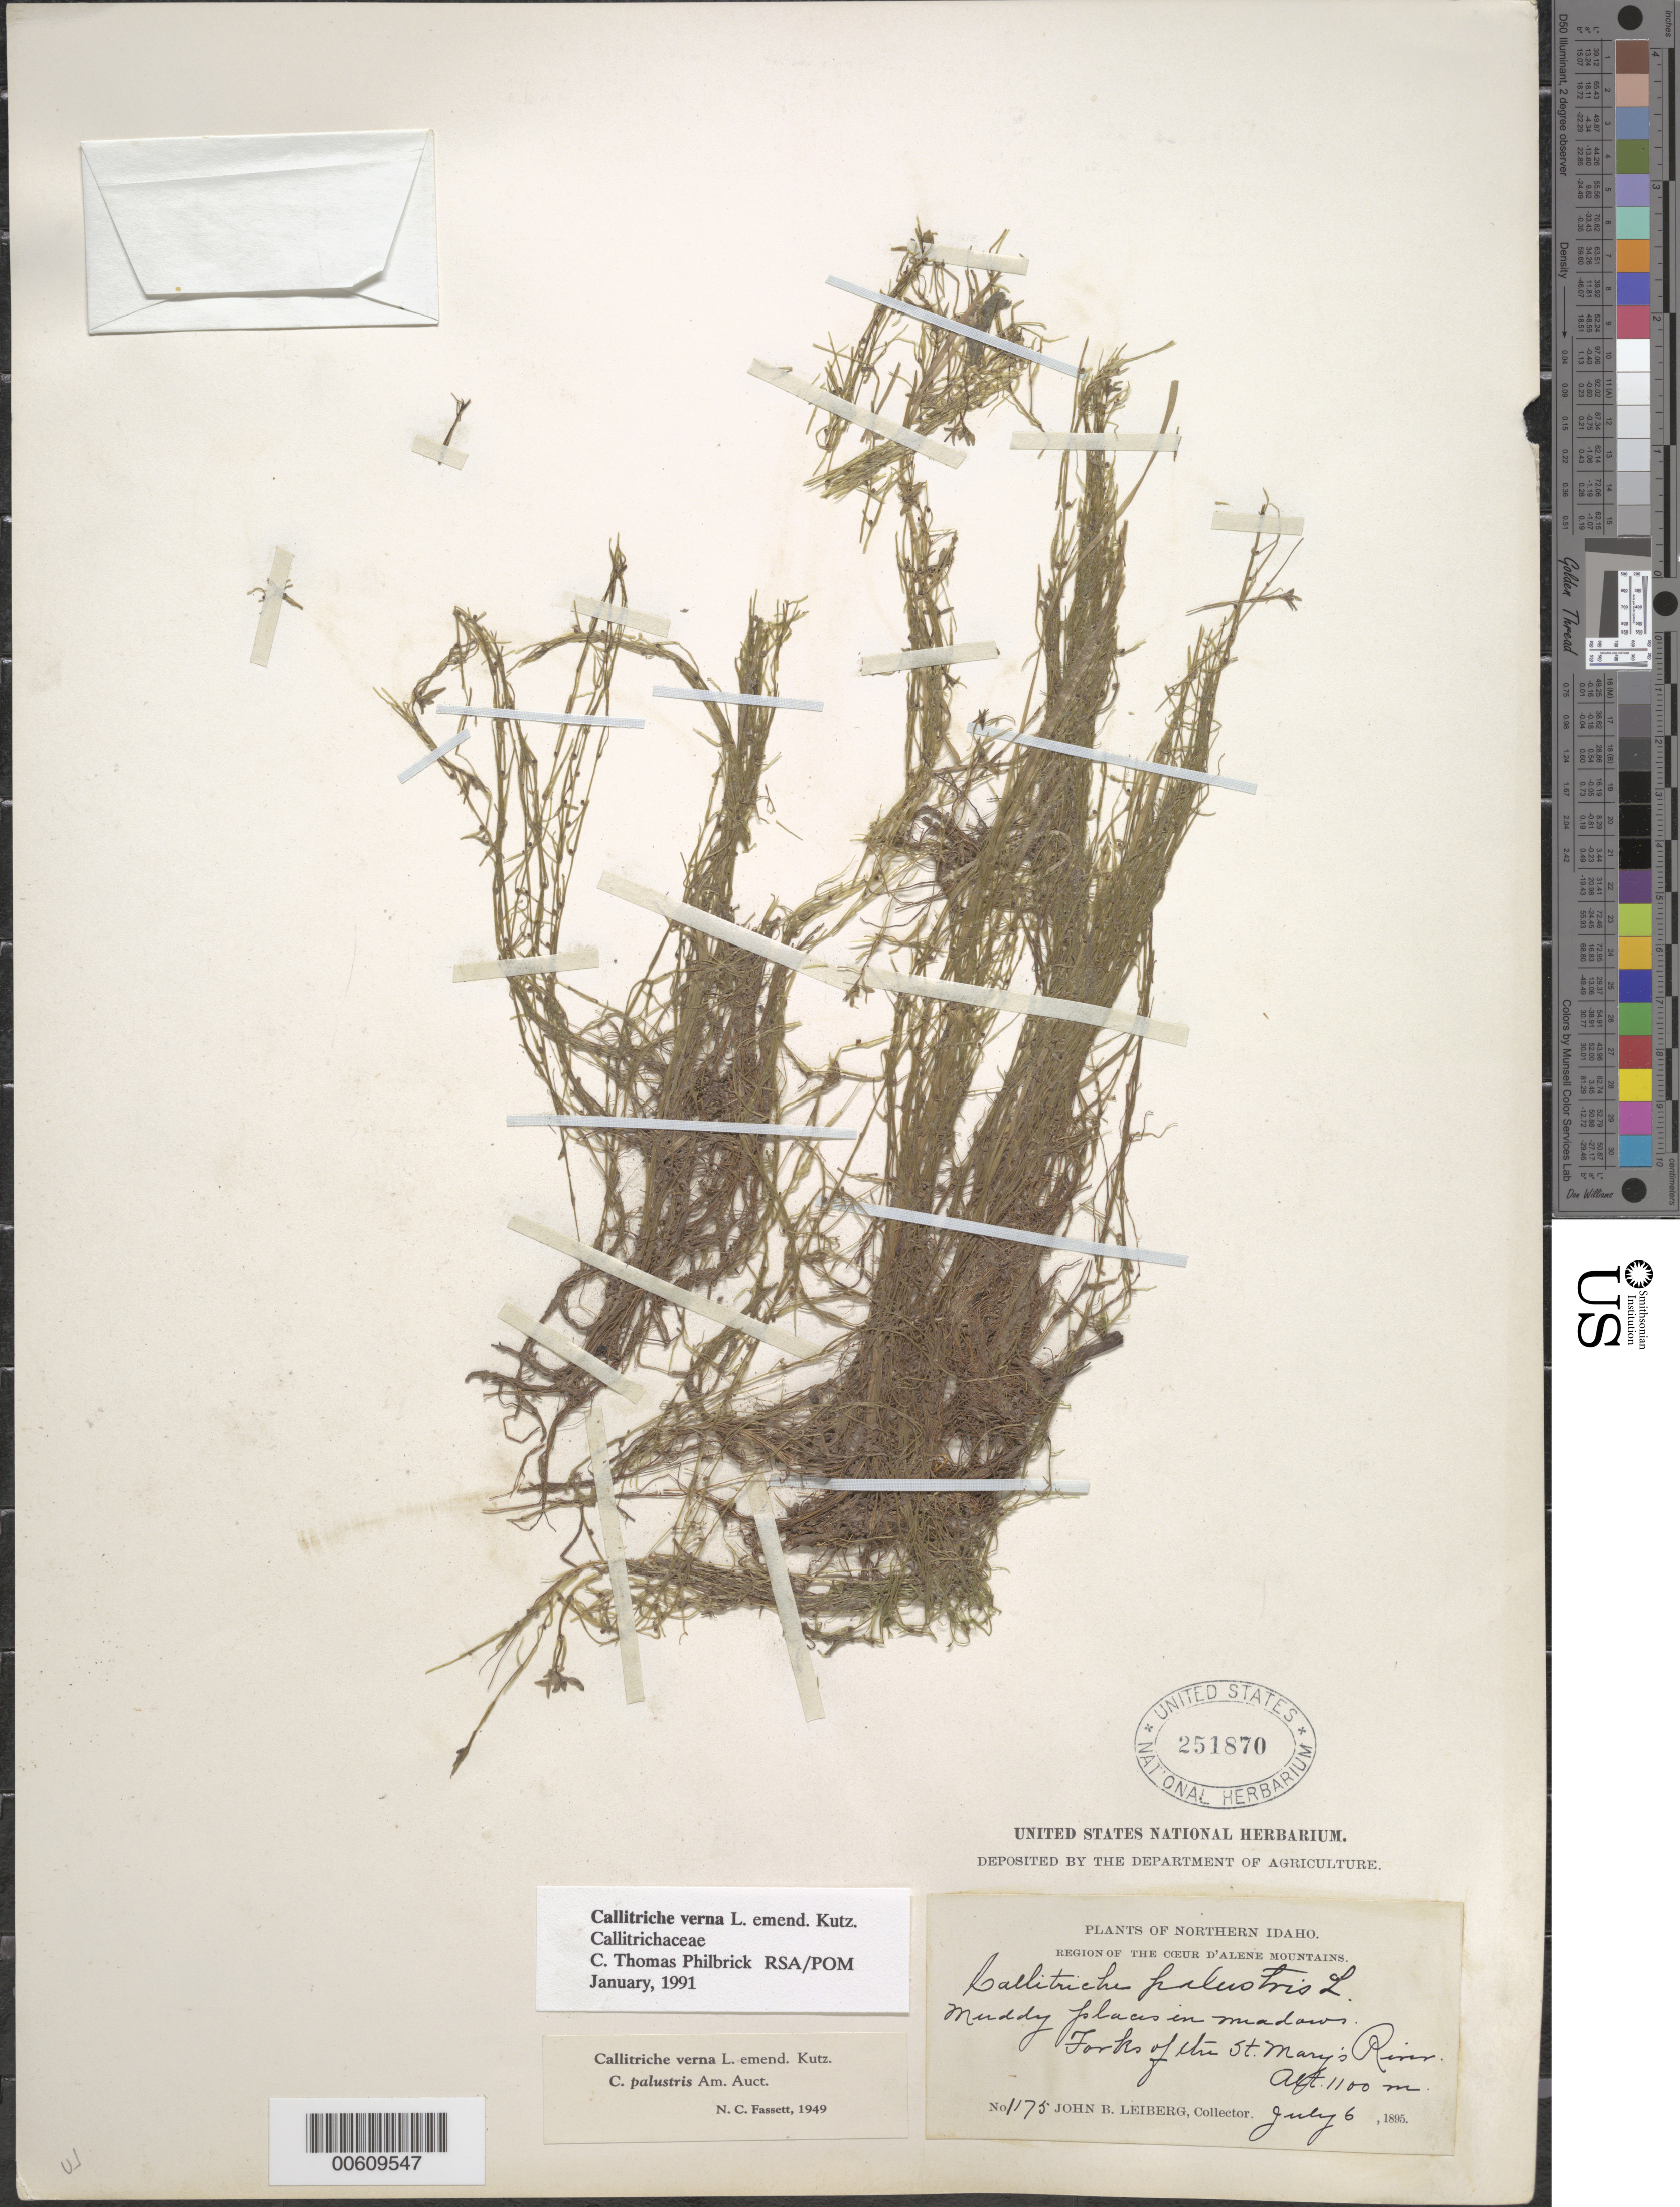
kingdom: Plantae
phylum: Tracheophyta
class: Magnoliopsida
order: Lamiales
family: Plantaginaceae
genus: Callitriche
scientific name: Callitriche verna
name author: L.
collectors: J. Leiberg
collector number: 1175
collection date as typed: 06 Jul 1895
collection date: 1895-07-06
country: United States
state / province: Idaho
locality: Fork of the St. Mary's River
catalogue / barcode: US 251870